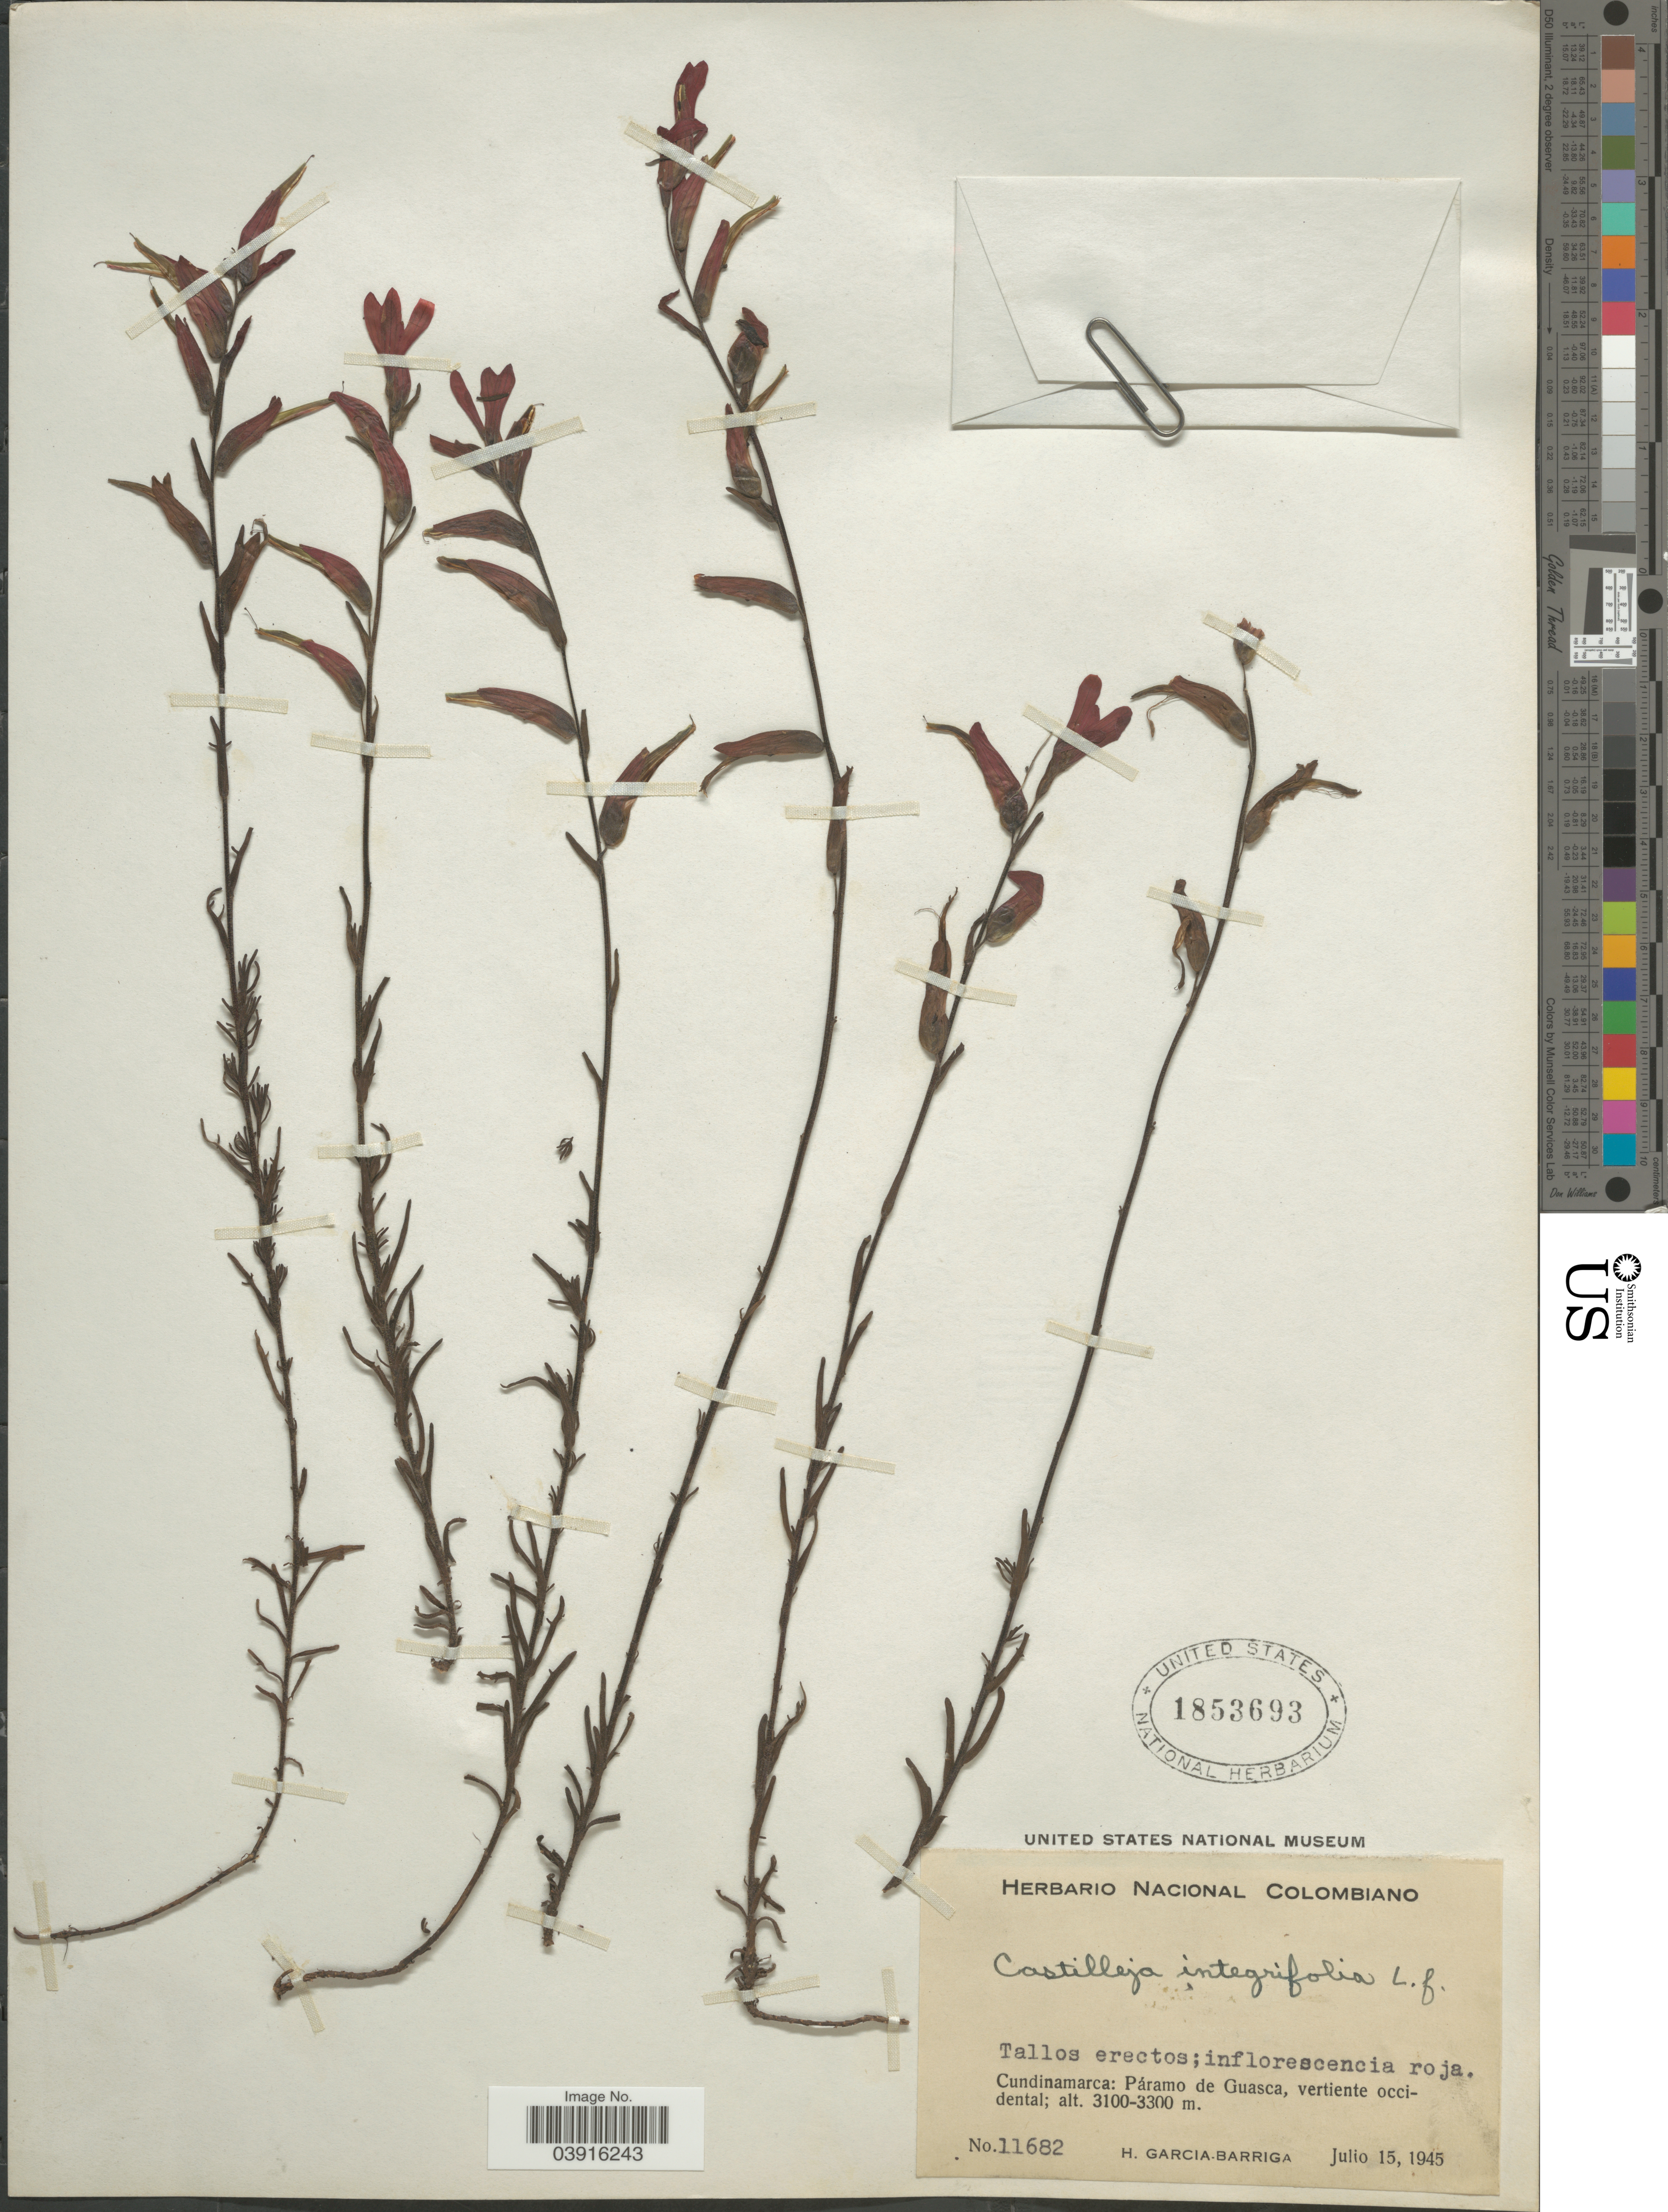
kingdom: Plantae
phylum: Tracheophyta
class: Magnoliopsida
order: Lamiales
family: Orobanchaceae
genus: Castilleja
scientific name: Castilleja fissifolia var. integrifolia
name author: (L. f.) Wedd.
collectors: H. García Barriga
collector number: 11682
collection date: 1945-07-15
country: Colombia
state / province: Cundinamarca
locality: Páramo de Guasca, vertiente occidental.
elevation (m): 3100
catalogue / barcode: US 1853693